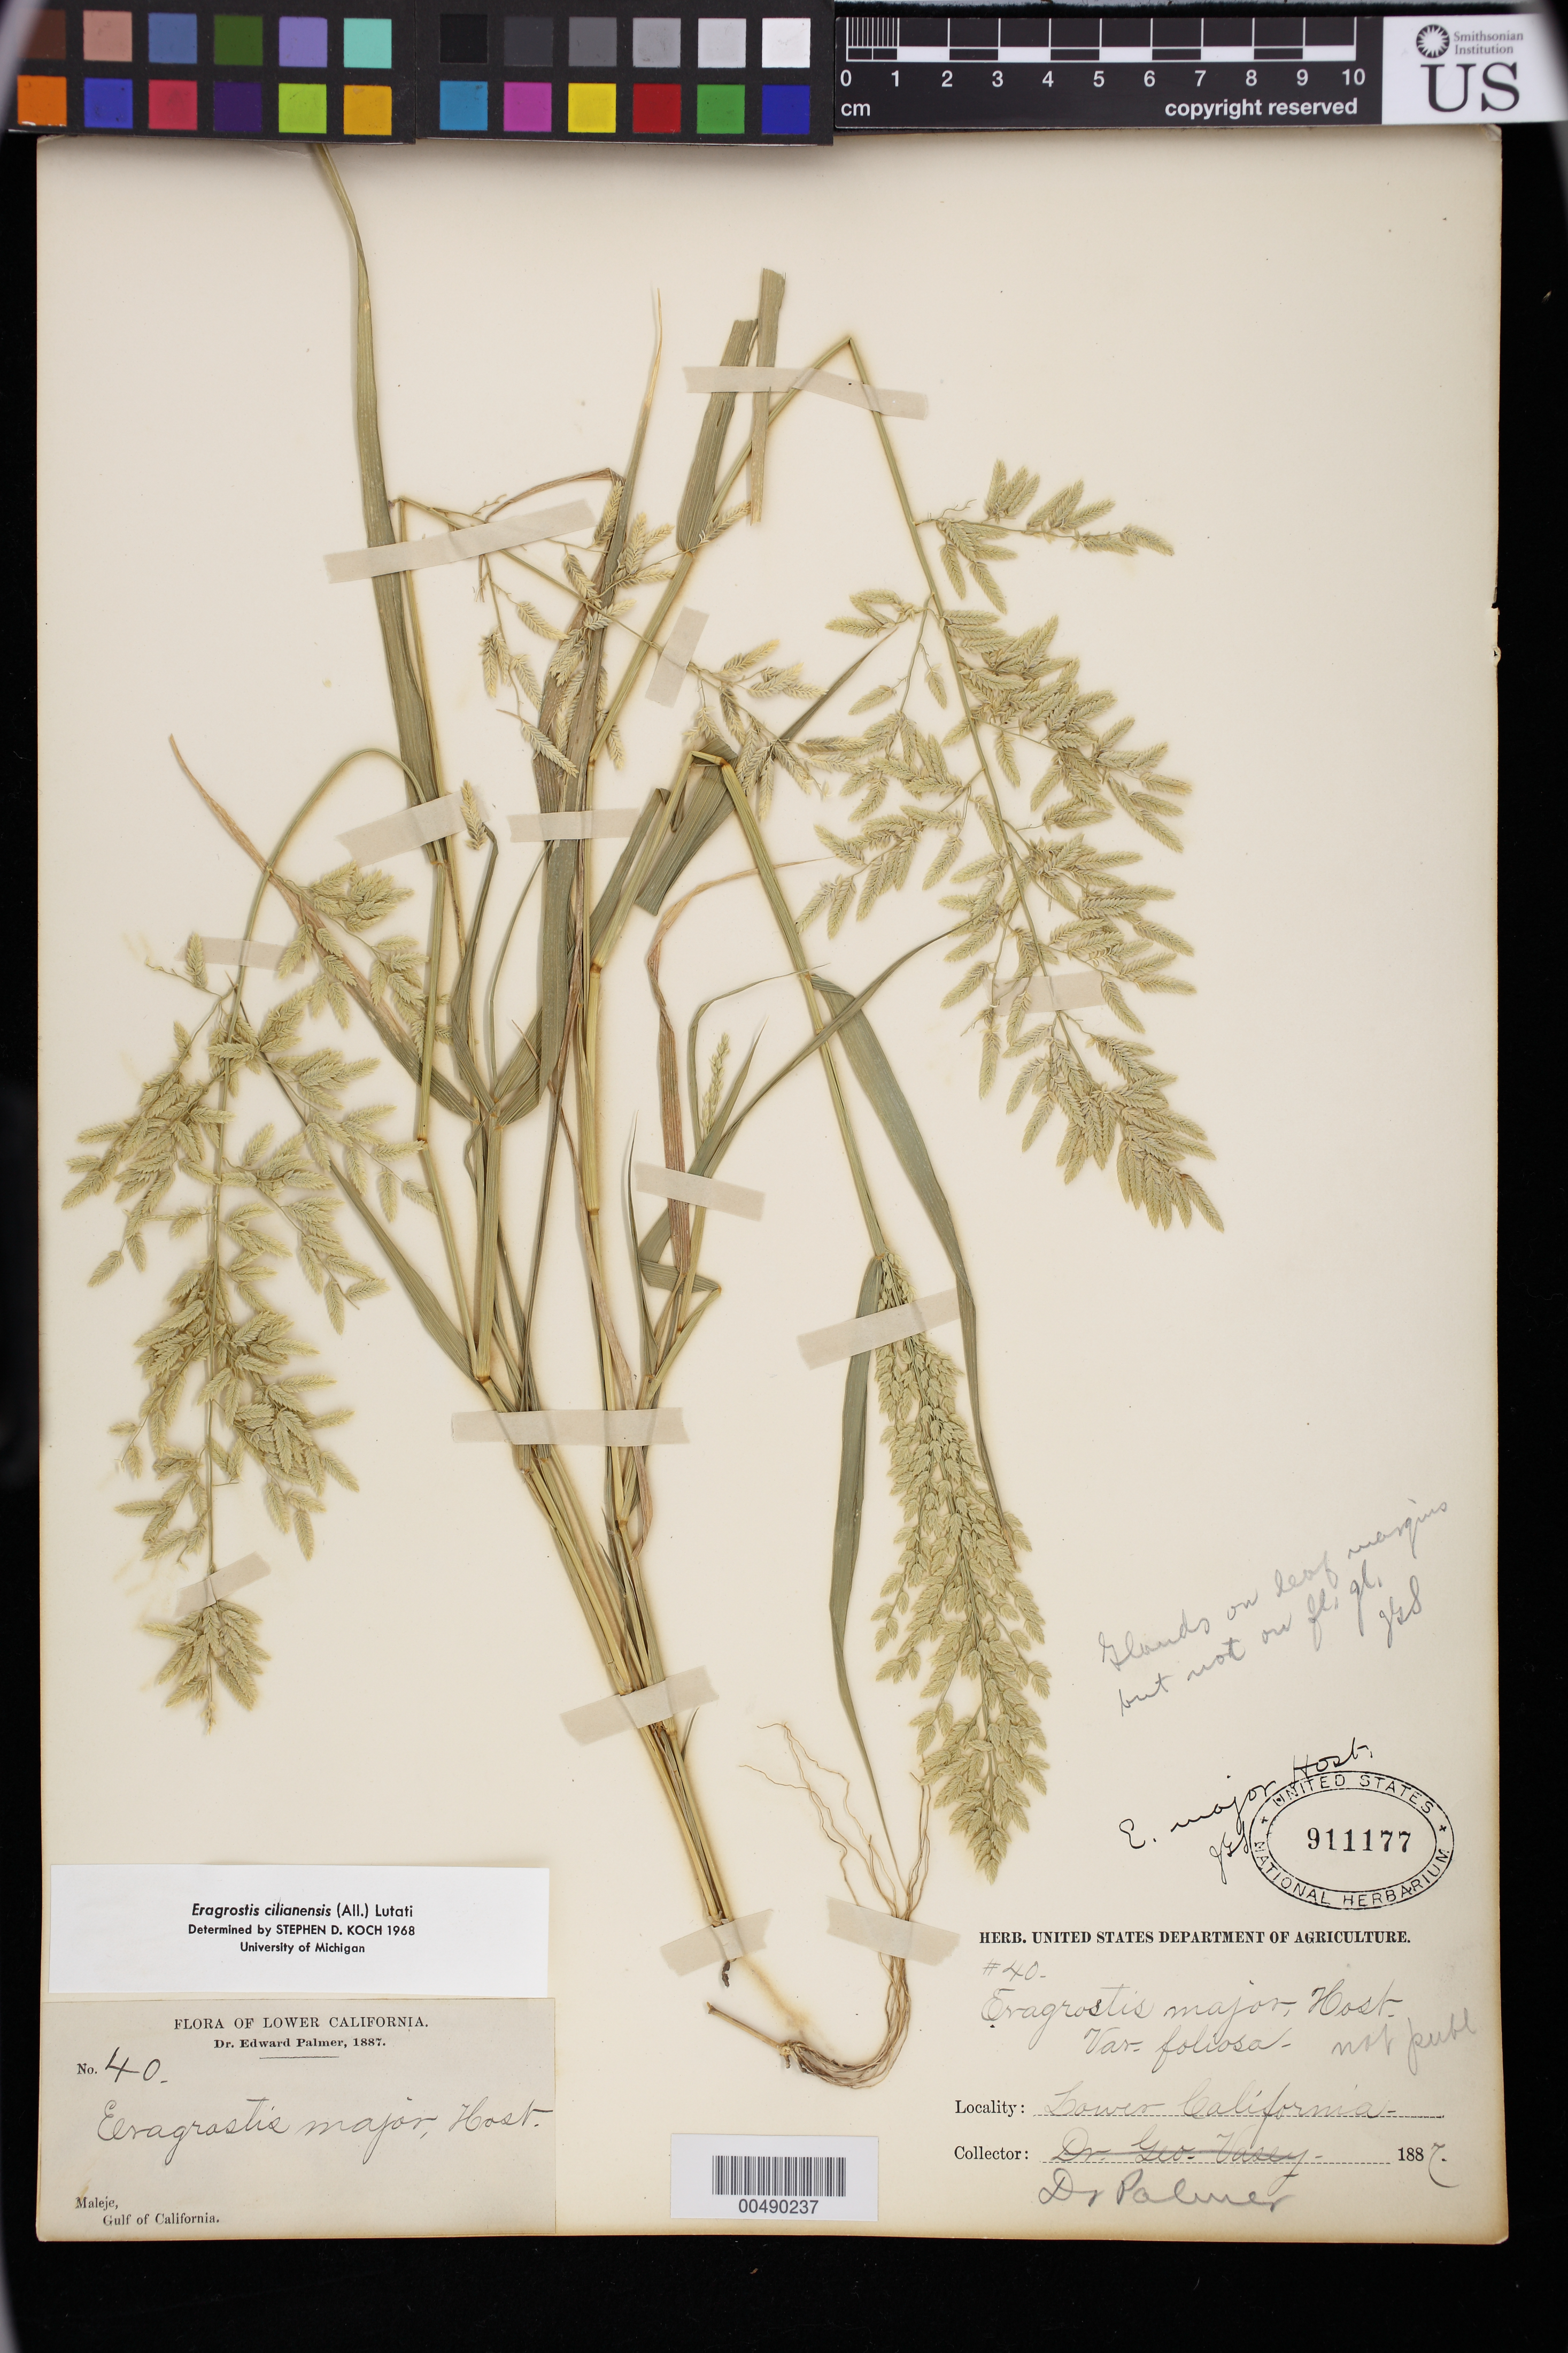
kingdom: Plantae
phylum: Tracheophyta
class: Liliopsida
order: Poales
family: Poaceae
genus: Eragrostis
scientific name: Eragrostis cilianensis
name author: (Bellardi) Vignolo ex Janch.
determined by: Koch, S. D.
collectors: E. Palmer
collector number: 40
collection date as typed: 1887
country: Mexico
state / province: Baja California Sur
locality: Maleje, Gulf of California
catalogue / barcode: US 911177